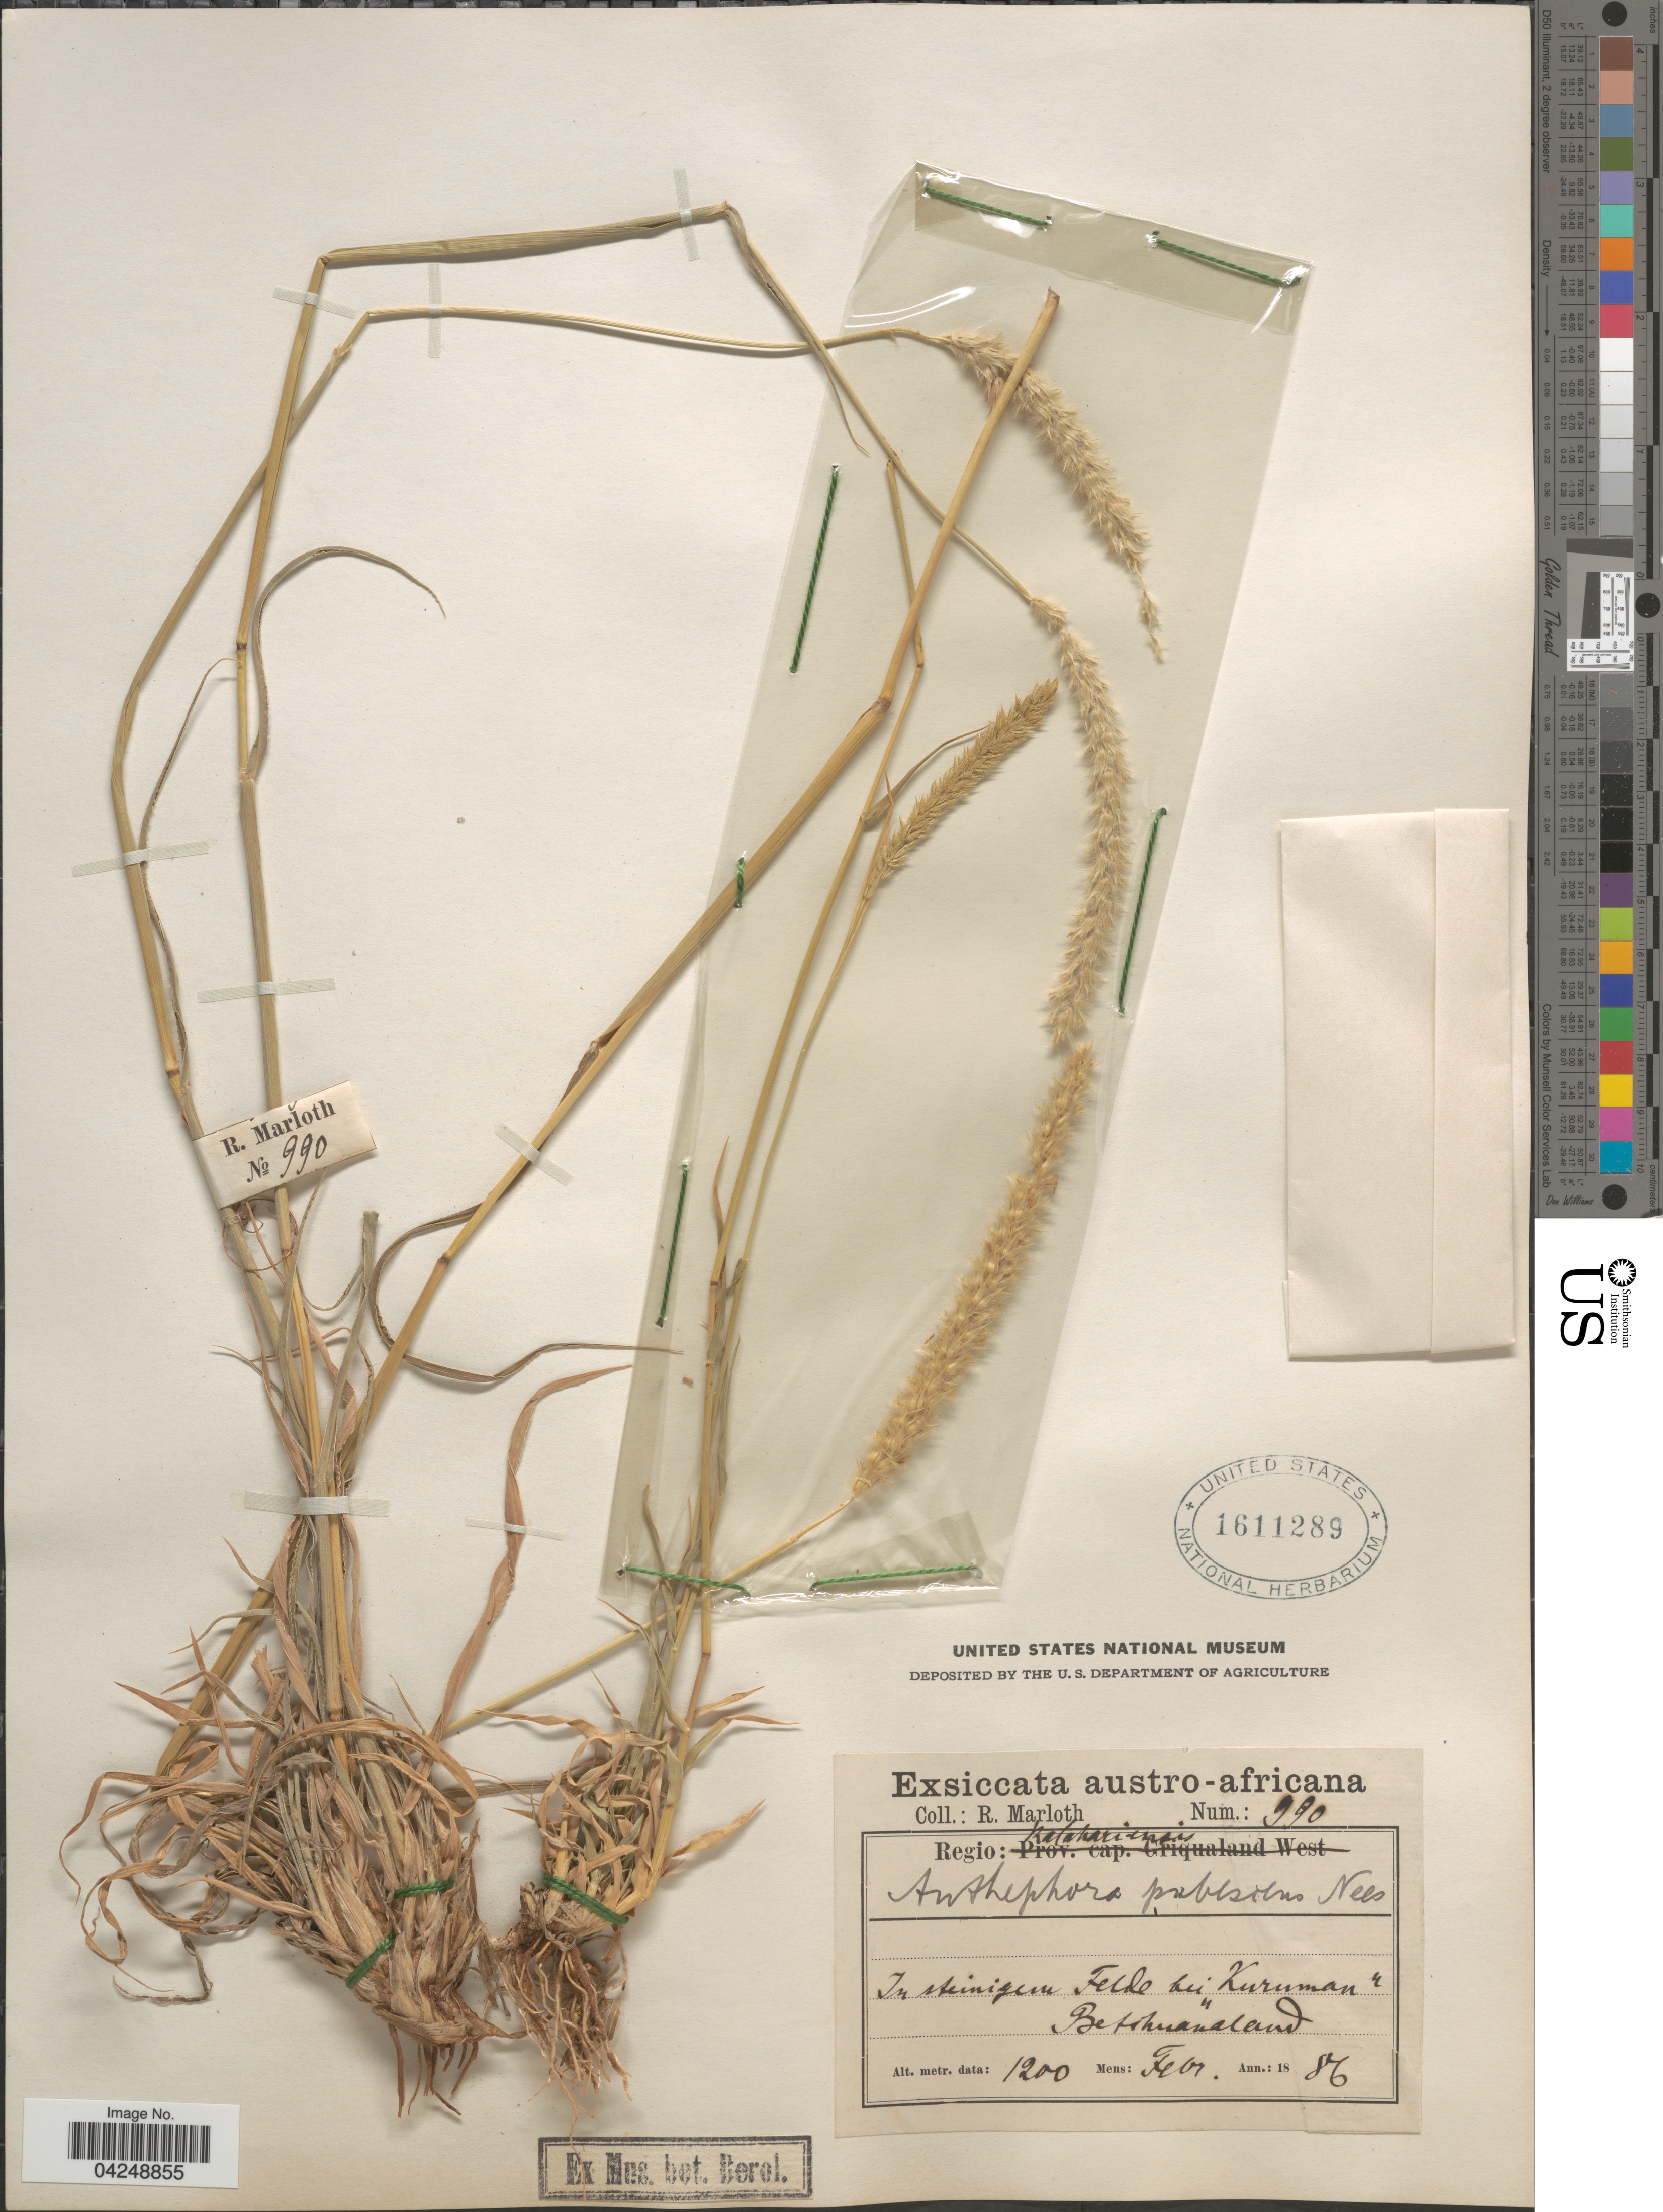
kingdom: Plantae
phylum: Tracheophyta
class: Liliopsida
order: Poales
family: Poaceae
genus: Anthephora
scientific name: Anthephora pubescens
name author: Nees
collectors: R. Marloth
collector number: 990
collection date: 1886-02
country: Botswana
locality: Austro-africana. In steinigen Felde bei "Kuruman" Betchuanaland.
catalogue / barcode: US 1611289